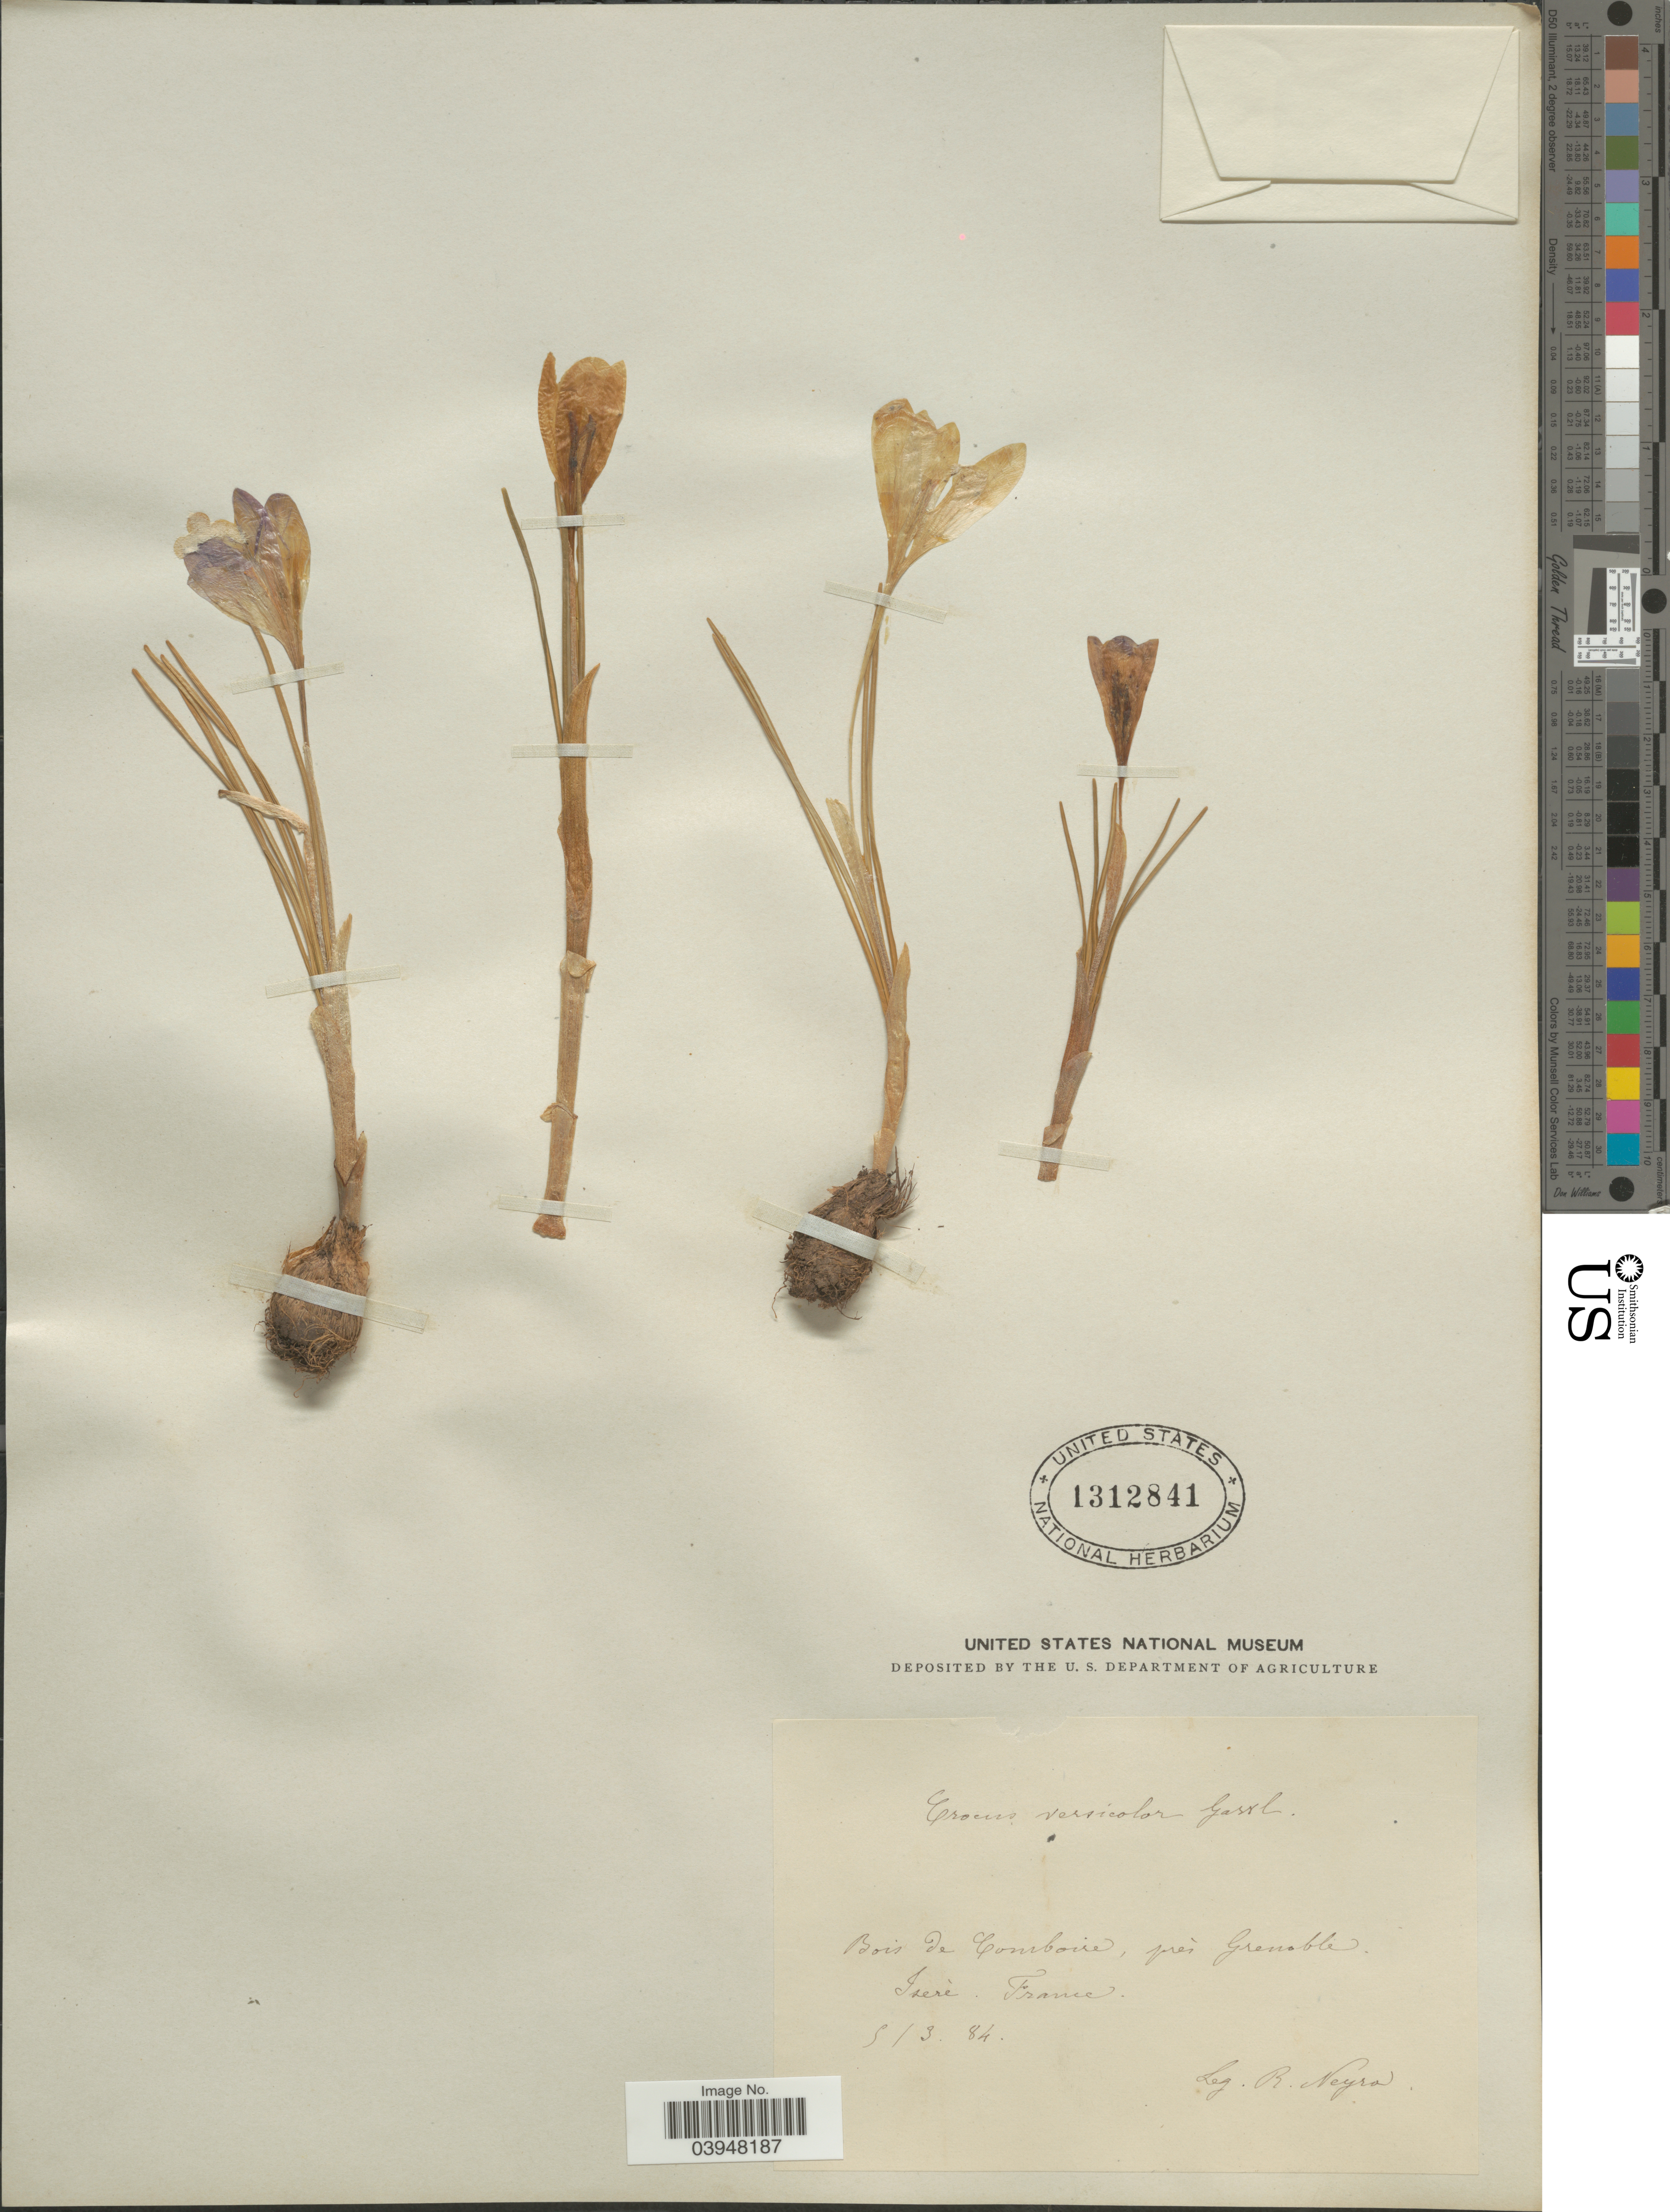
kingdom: Plantae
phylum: Tracheophyta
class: Liliopsida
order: Asparagales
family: Iridaceae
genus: Crocus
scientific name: Crocus versicolor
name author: Ker Gawl.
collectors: R. Neyra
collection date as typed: Transcribed d/m/y: 5/3/84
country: France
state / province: Auvergne-Rhône-Alpes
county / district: Isère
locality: Bois de Comboire, prés Grenoble. Iserè.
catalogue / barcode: US 1312841